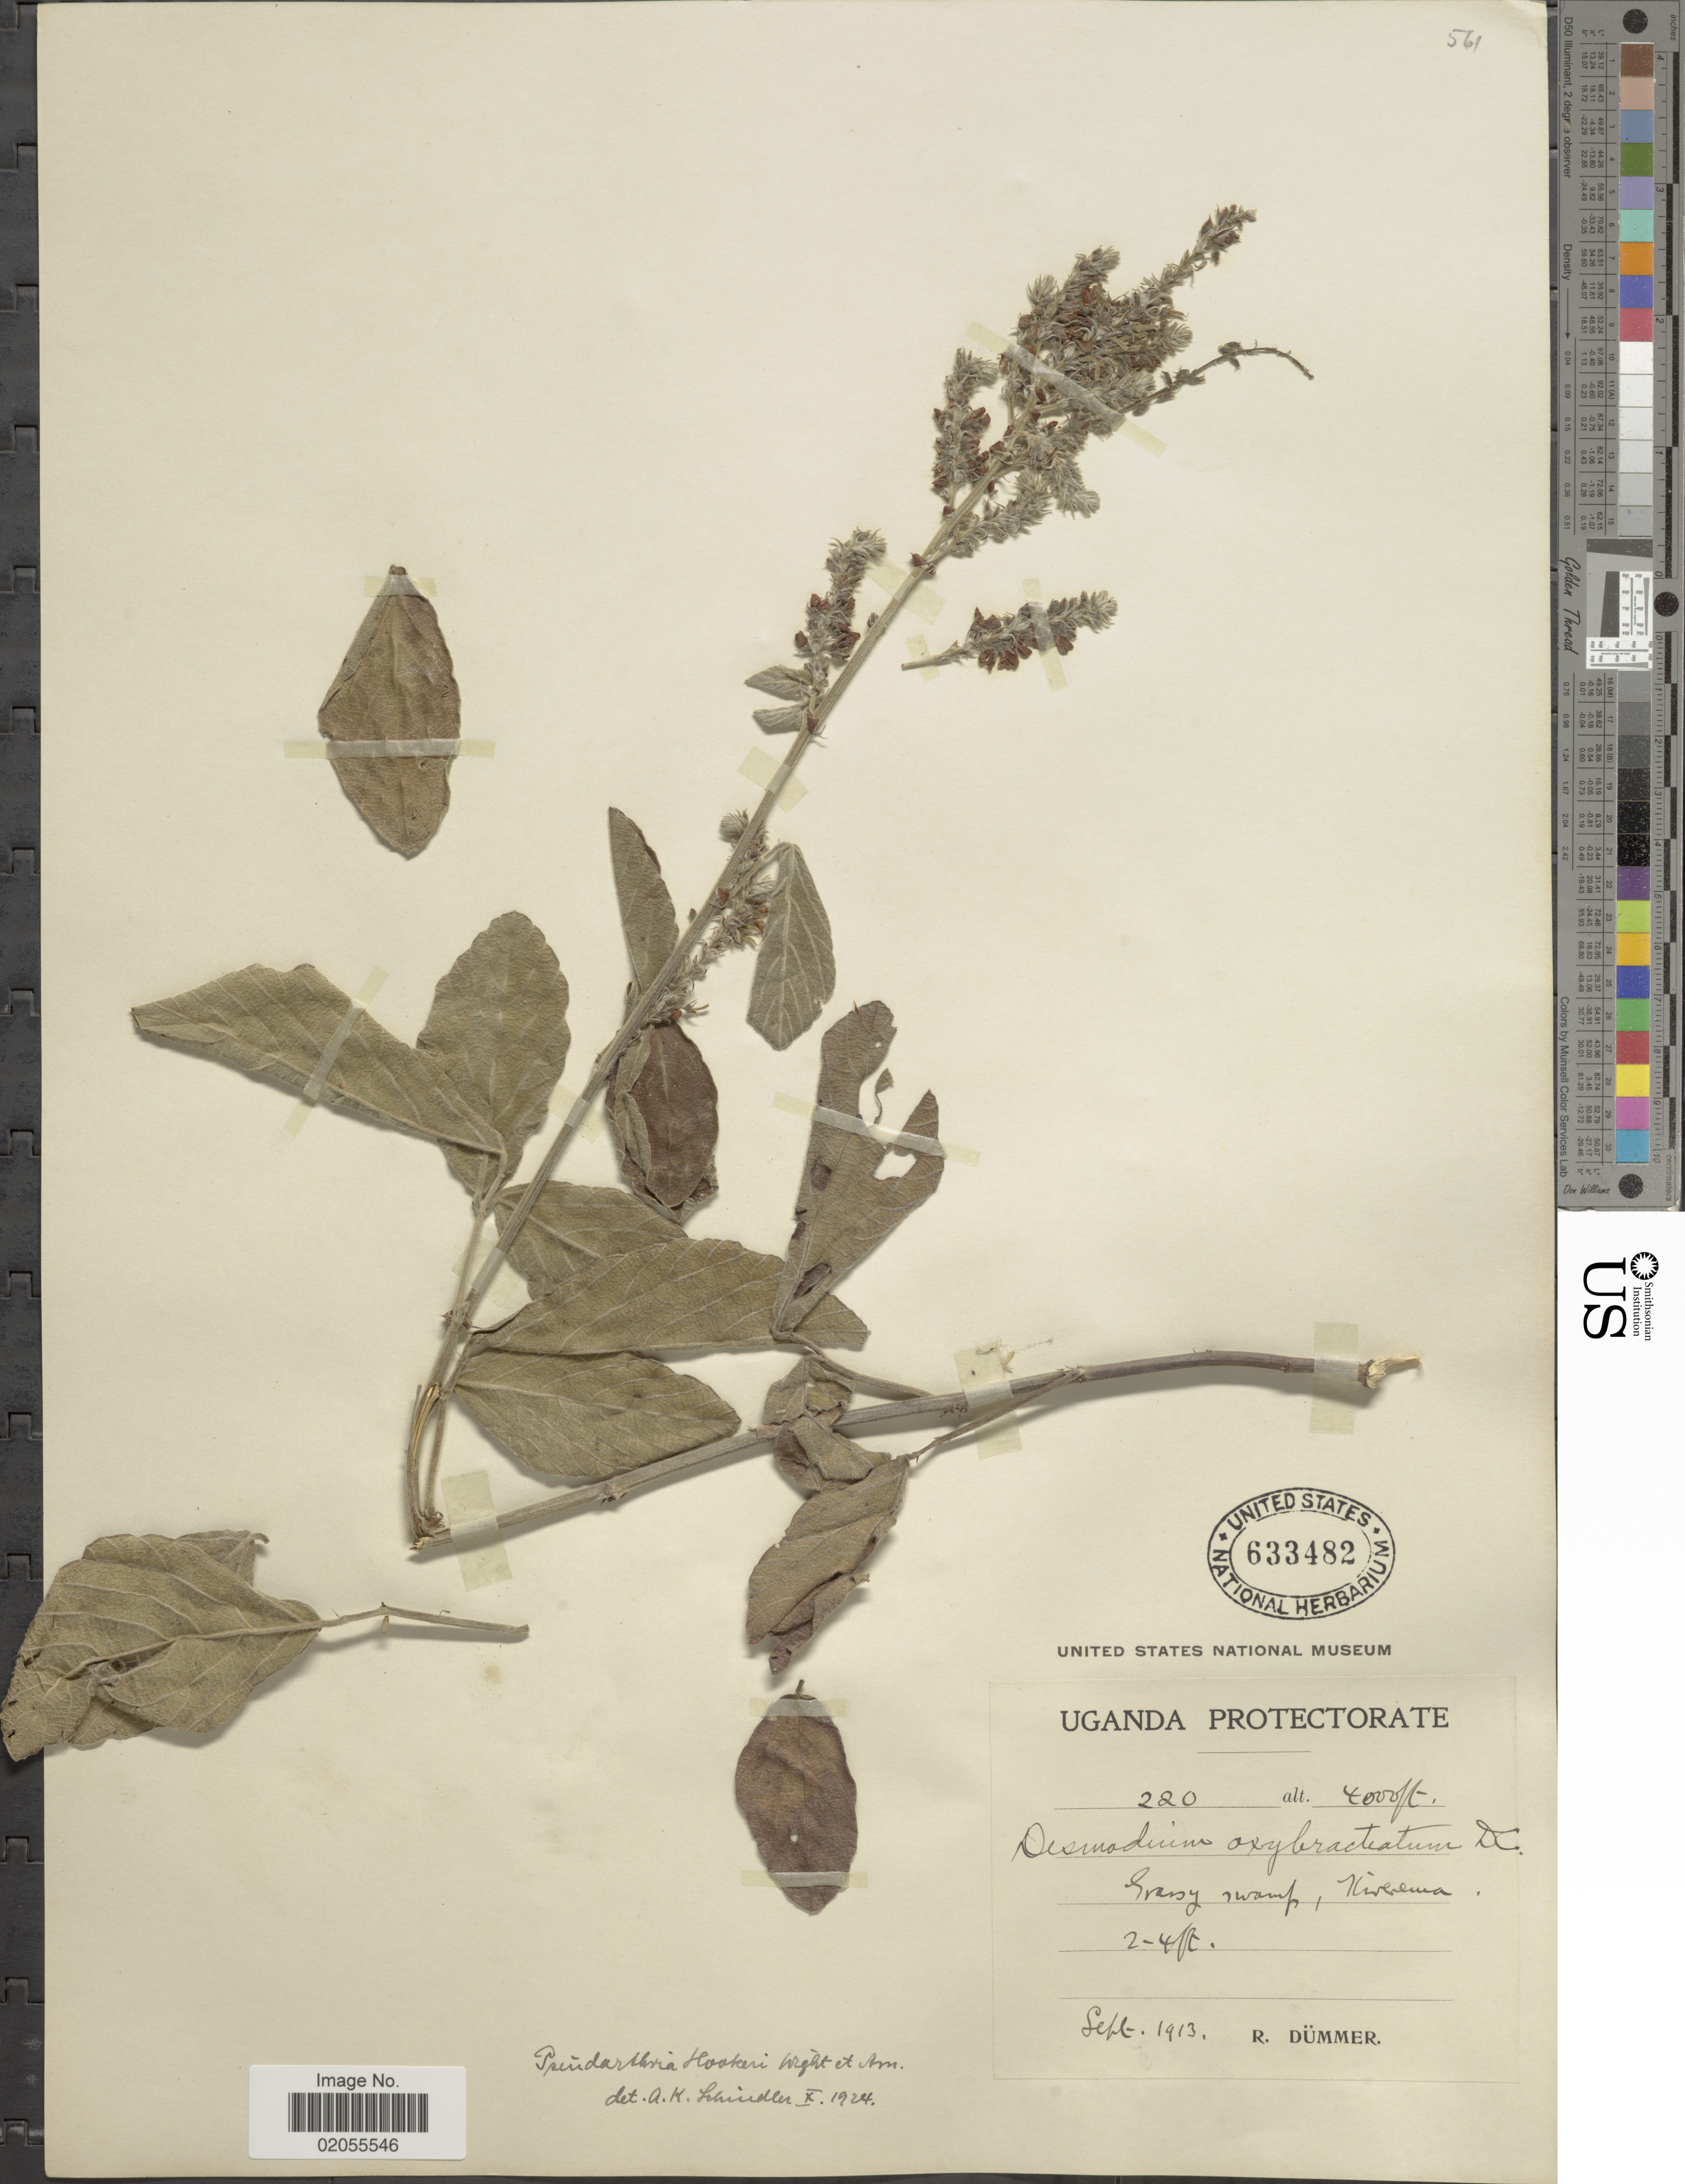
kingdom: Plantae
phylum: Tracheophyta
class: Magnoliopsida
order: Fabales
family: Fabaceae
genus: Pseudarthria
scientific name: Pseudarthria hookeri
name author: Wight & Arn.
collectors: R. A. Dümmer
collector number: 220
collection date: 1913-09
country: Uganda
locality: Kirerema.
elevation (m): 1219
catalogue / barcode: US 633482